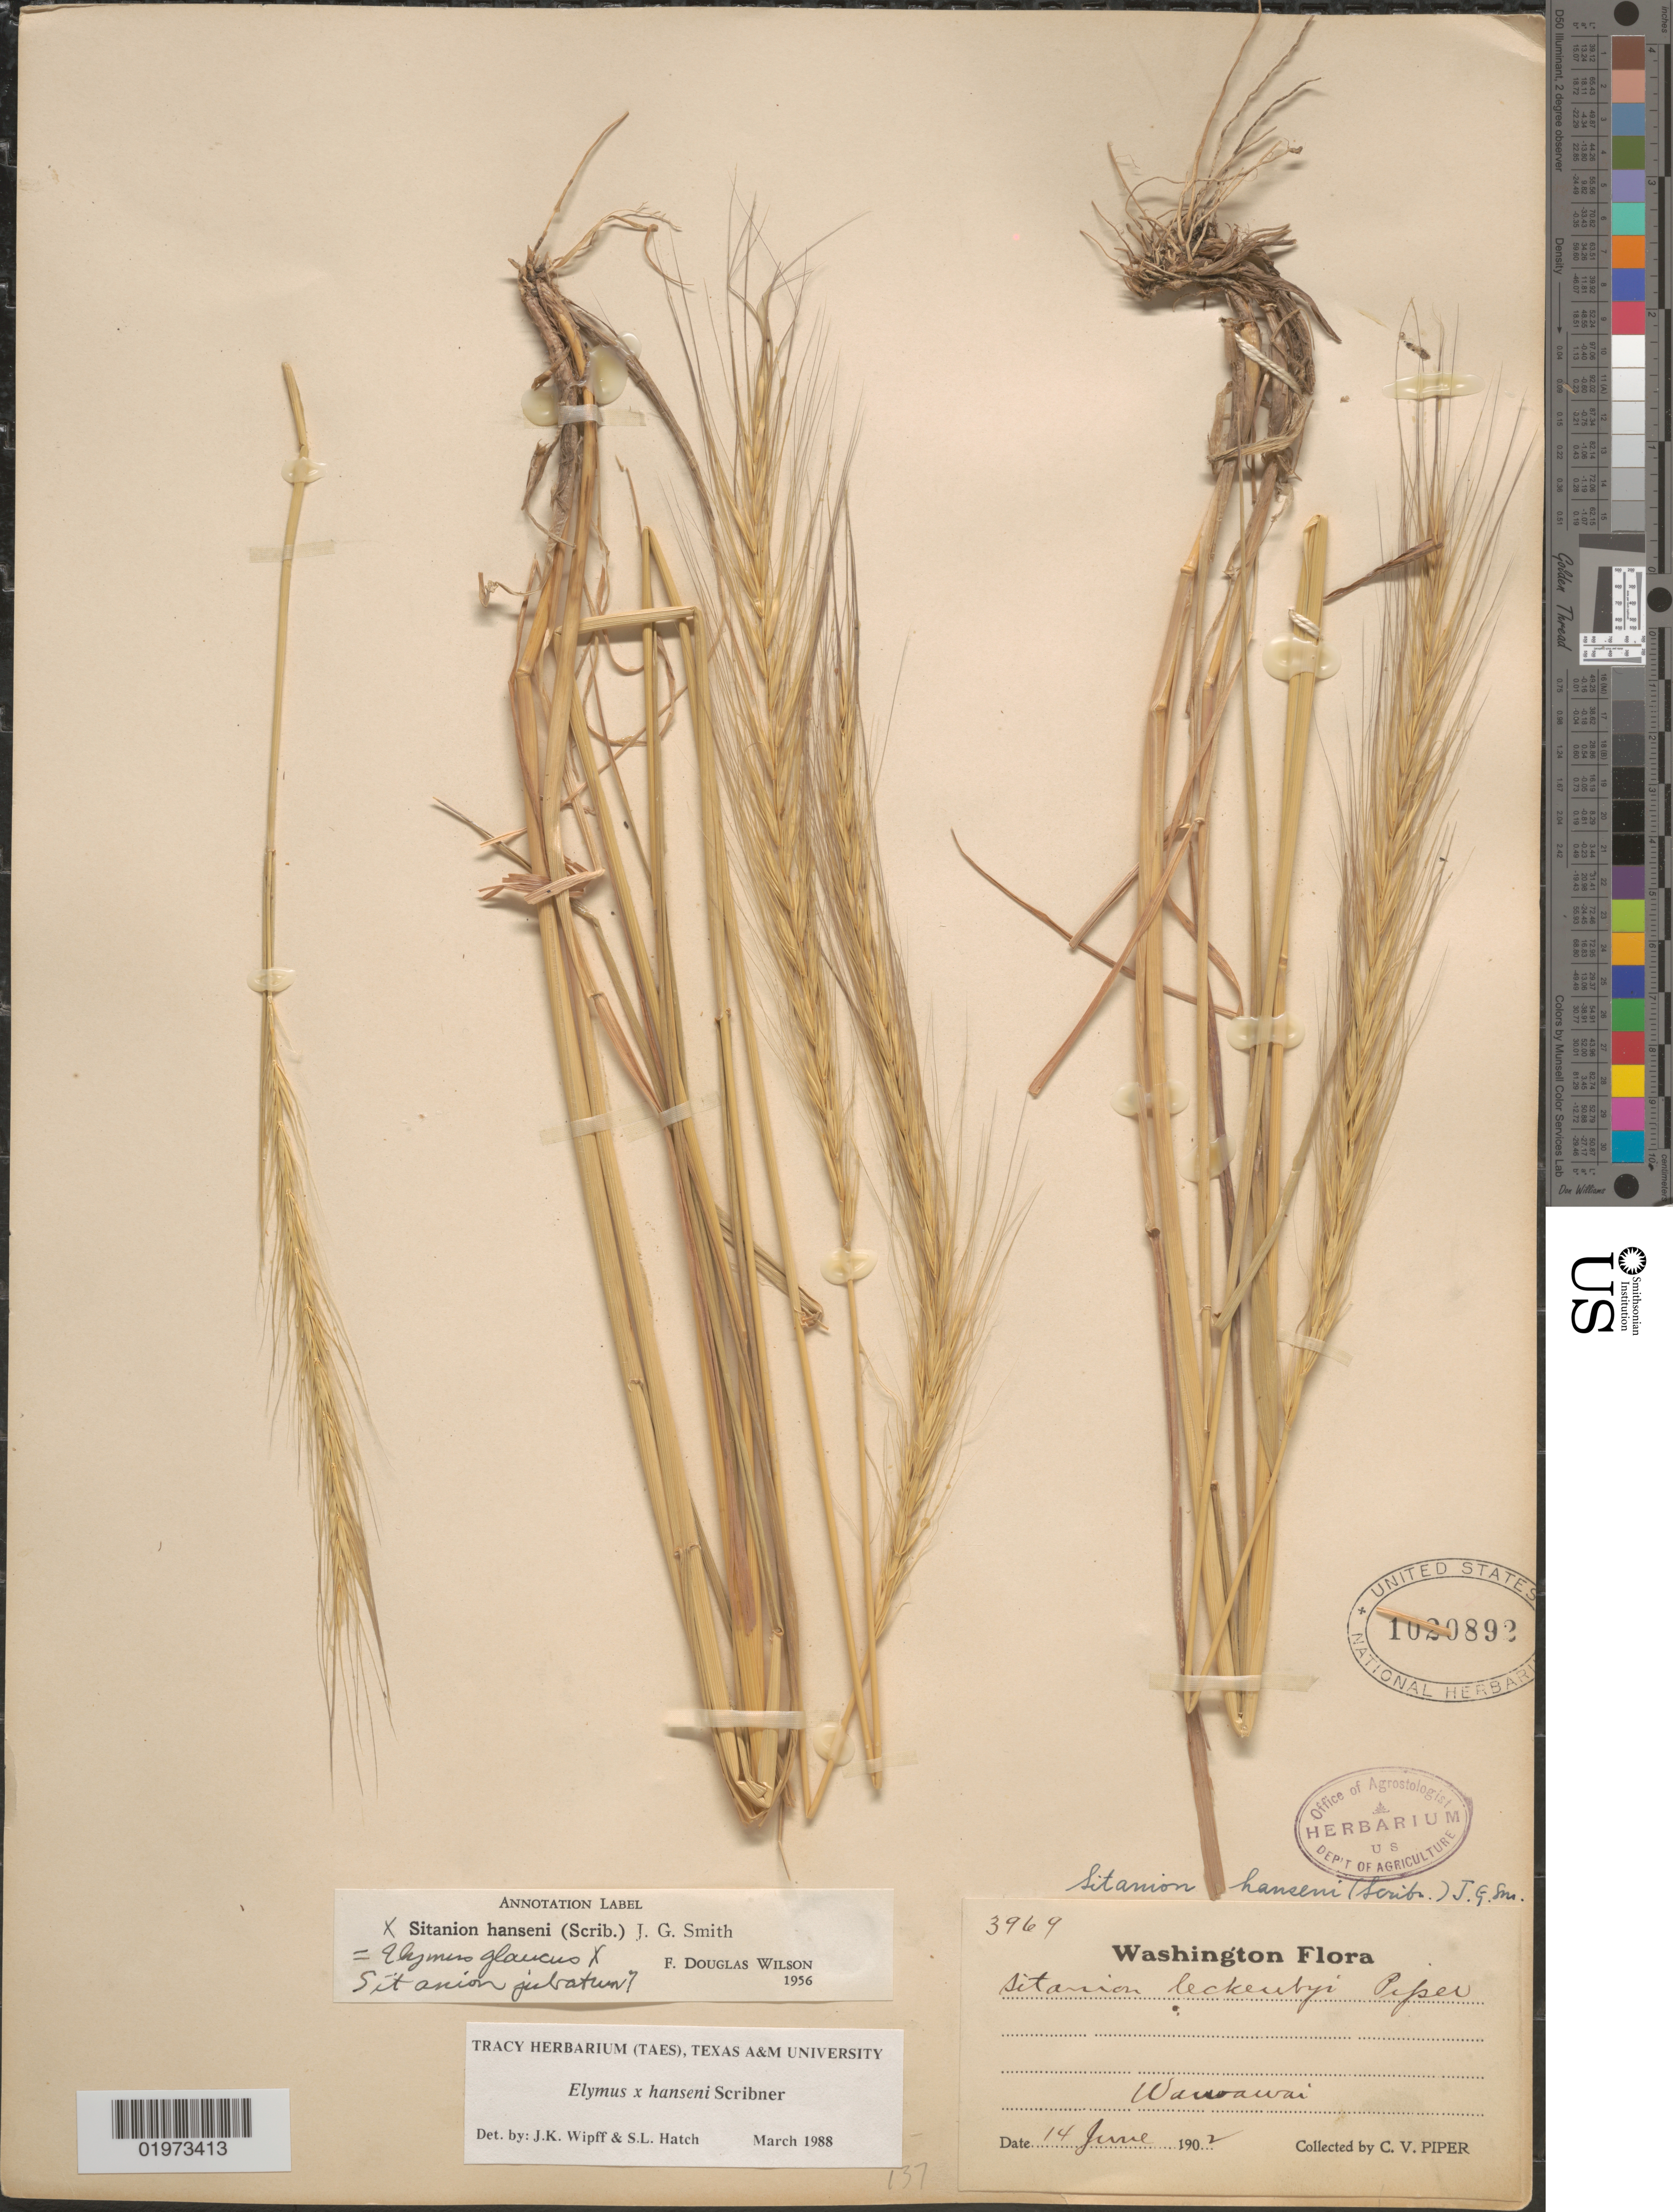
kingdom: Plantae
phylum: Tracheophyta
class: Liliopsida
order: Poales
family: Poaceae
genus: Elymus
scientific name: Elymus x hansenii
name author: Scribn.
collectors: C. V. Piper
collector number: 3969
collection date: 1902-06-14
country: United States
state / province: Washington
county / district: Whitman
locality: Wawawai.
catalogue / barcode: US 1020892